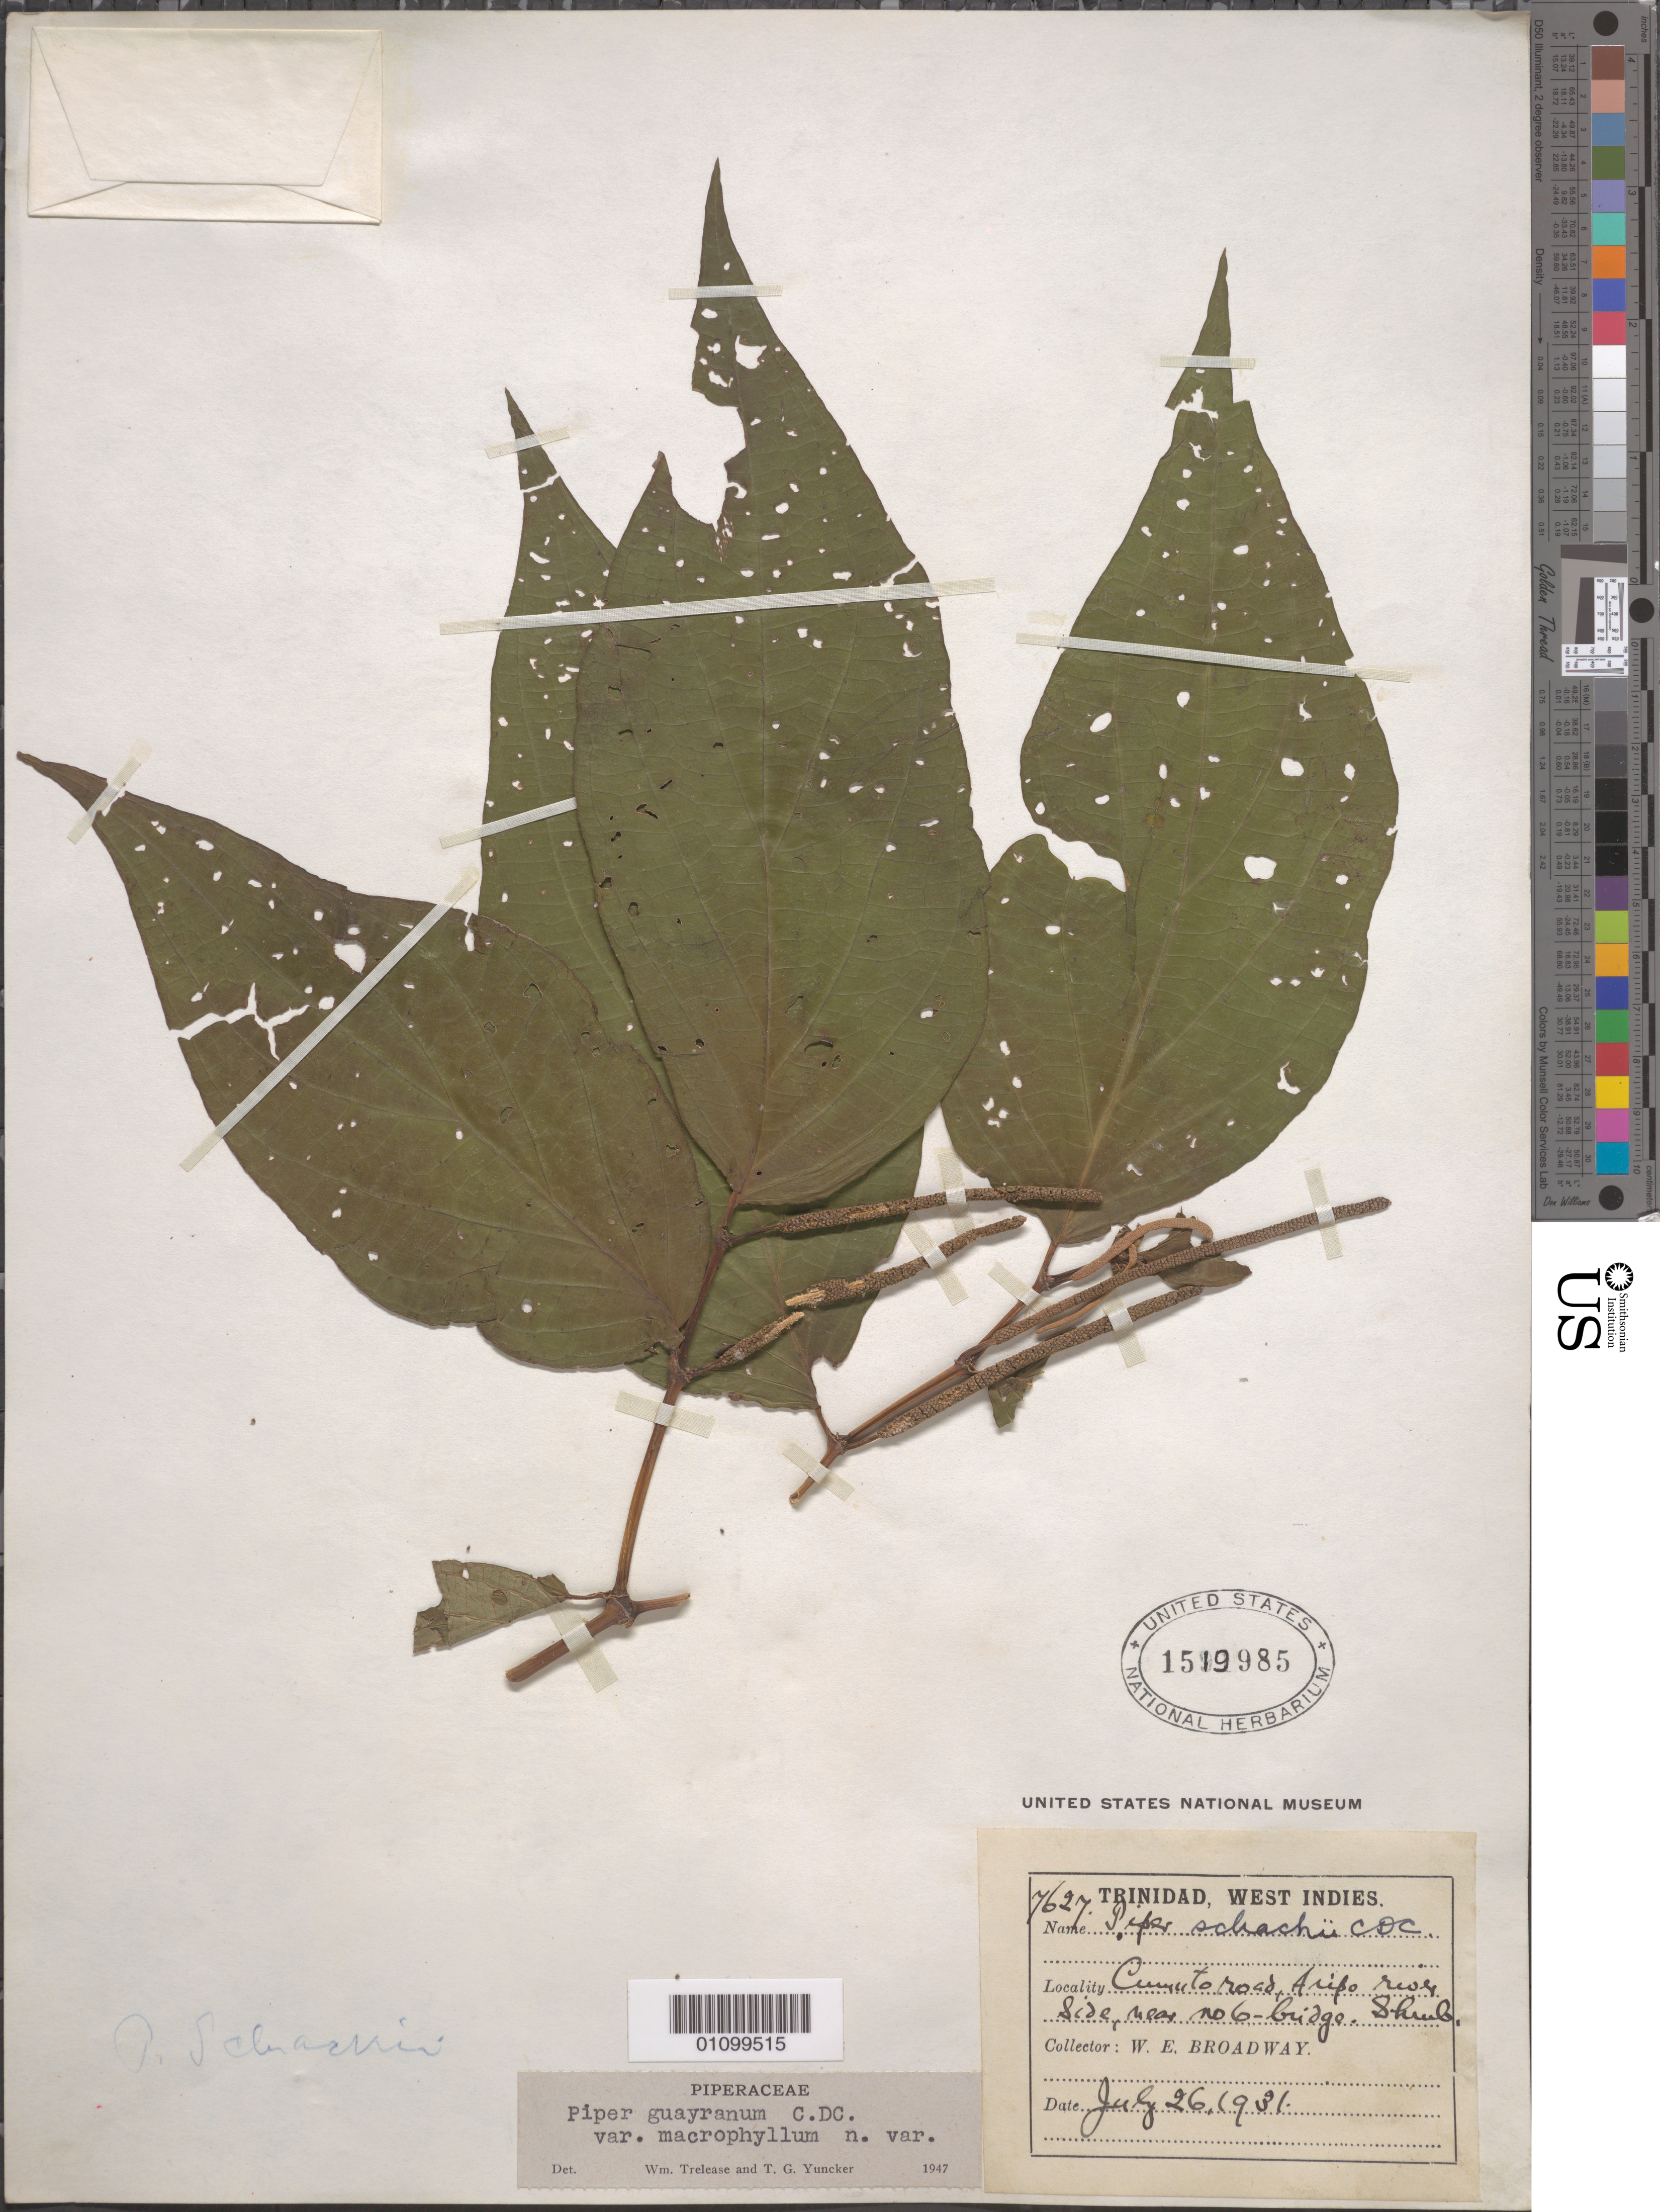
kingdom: Plantae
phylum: Tracheophyta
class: Magnoliopsida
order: Piperales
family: Piperaceae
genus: Piper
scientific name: Piper guayranum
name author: C. DC.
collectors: W. E. Broadway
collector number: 7627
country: Trinidad and Tobago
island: Trinidad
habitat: Cuanto road, Aripo river side, near no. 6-bridge.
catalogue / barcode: US 1519985